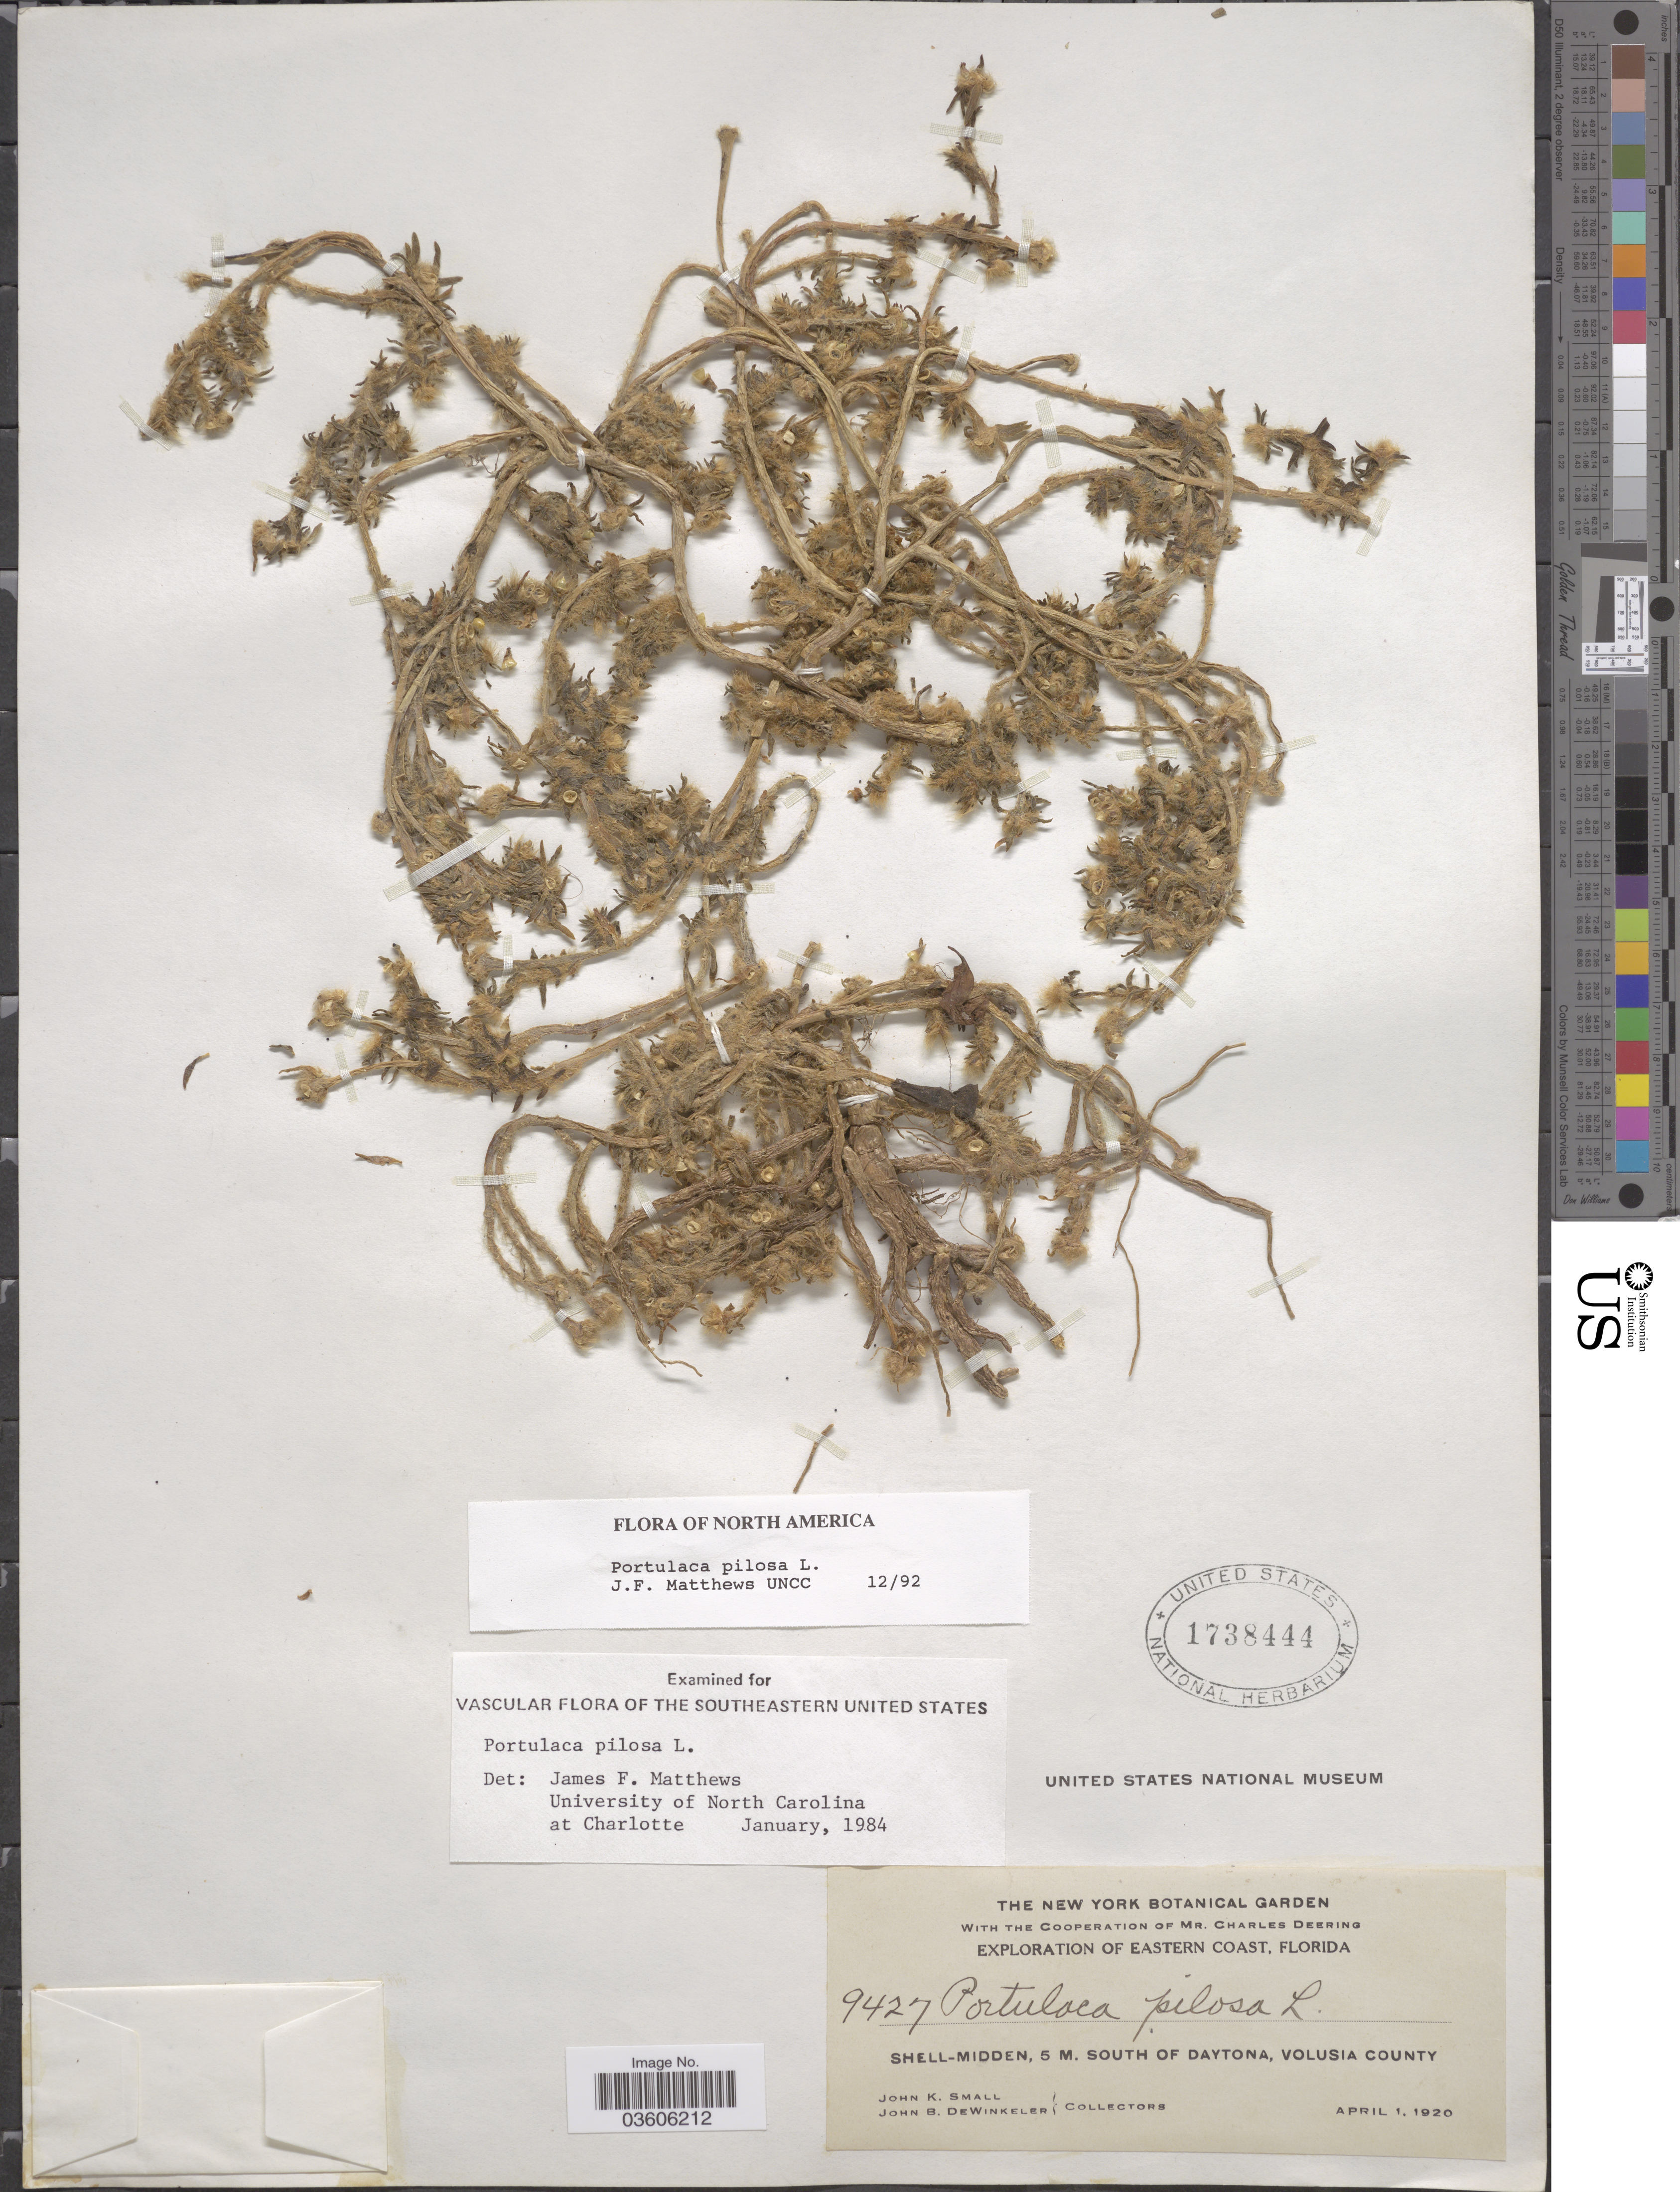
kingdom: Plantae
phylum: Tracheophyta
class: Magnoliopsida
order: Caryophyllales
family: Portulacaceae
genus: Portulaca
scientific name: Portulaca pilosa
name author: L.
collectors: J. K. Small & J. B. Dewinkeler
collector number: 9427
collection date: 1920-04-01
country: United States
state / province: Florida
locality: Eastern Coast. Shell-midden, 5 m. south of Dayton, Volusia County.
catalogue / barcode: US 1738444